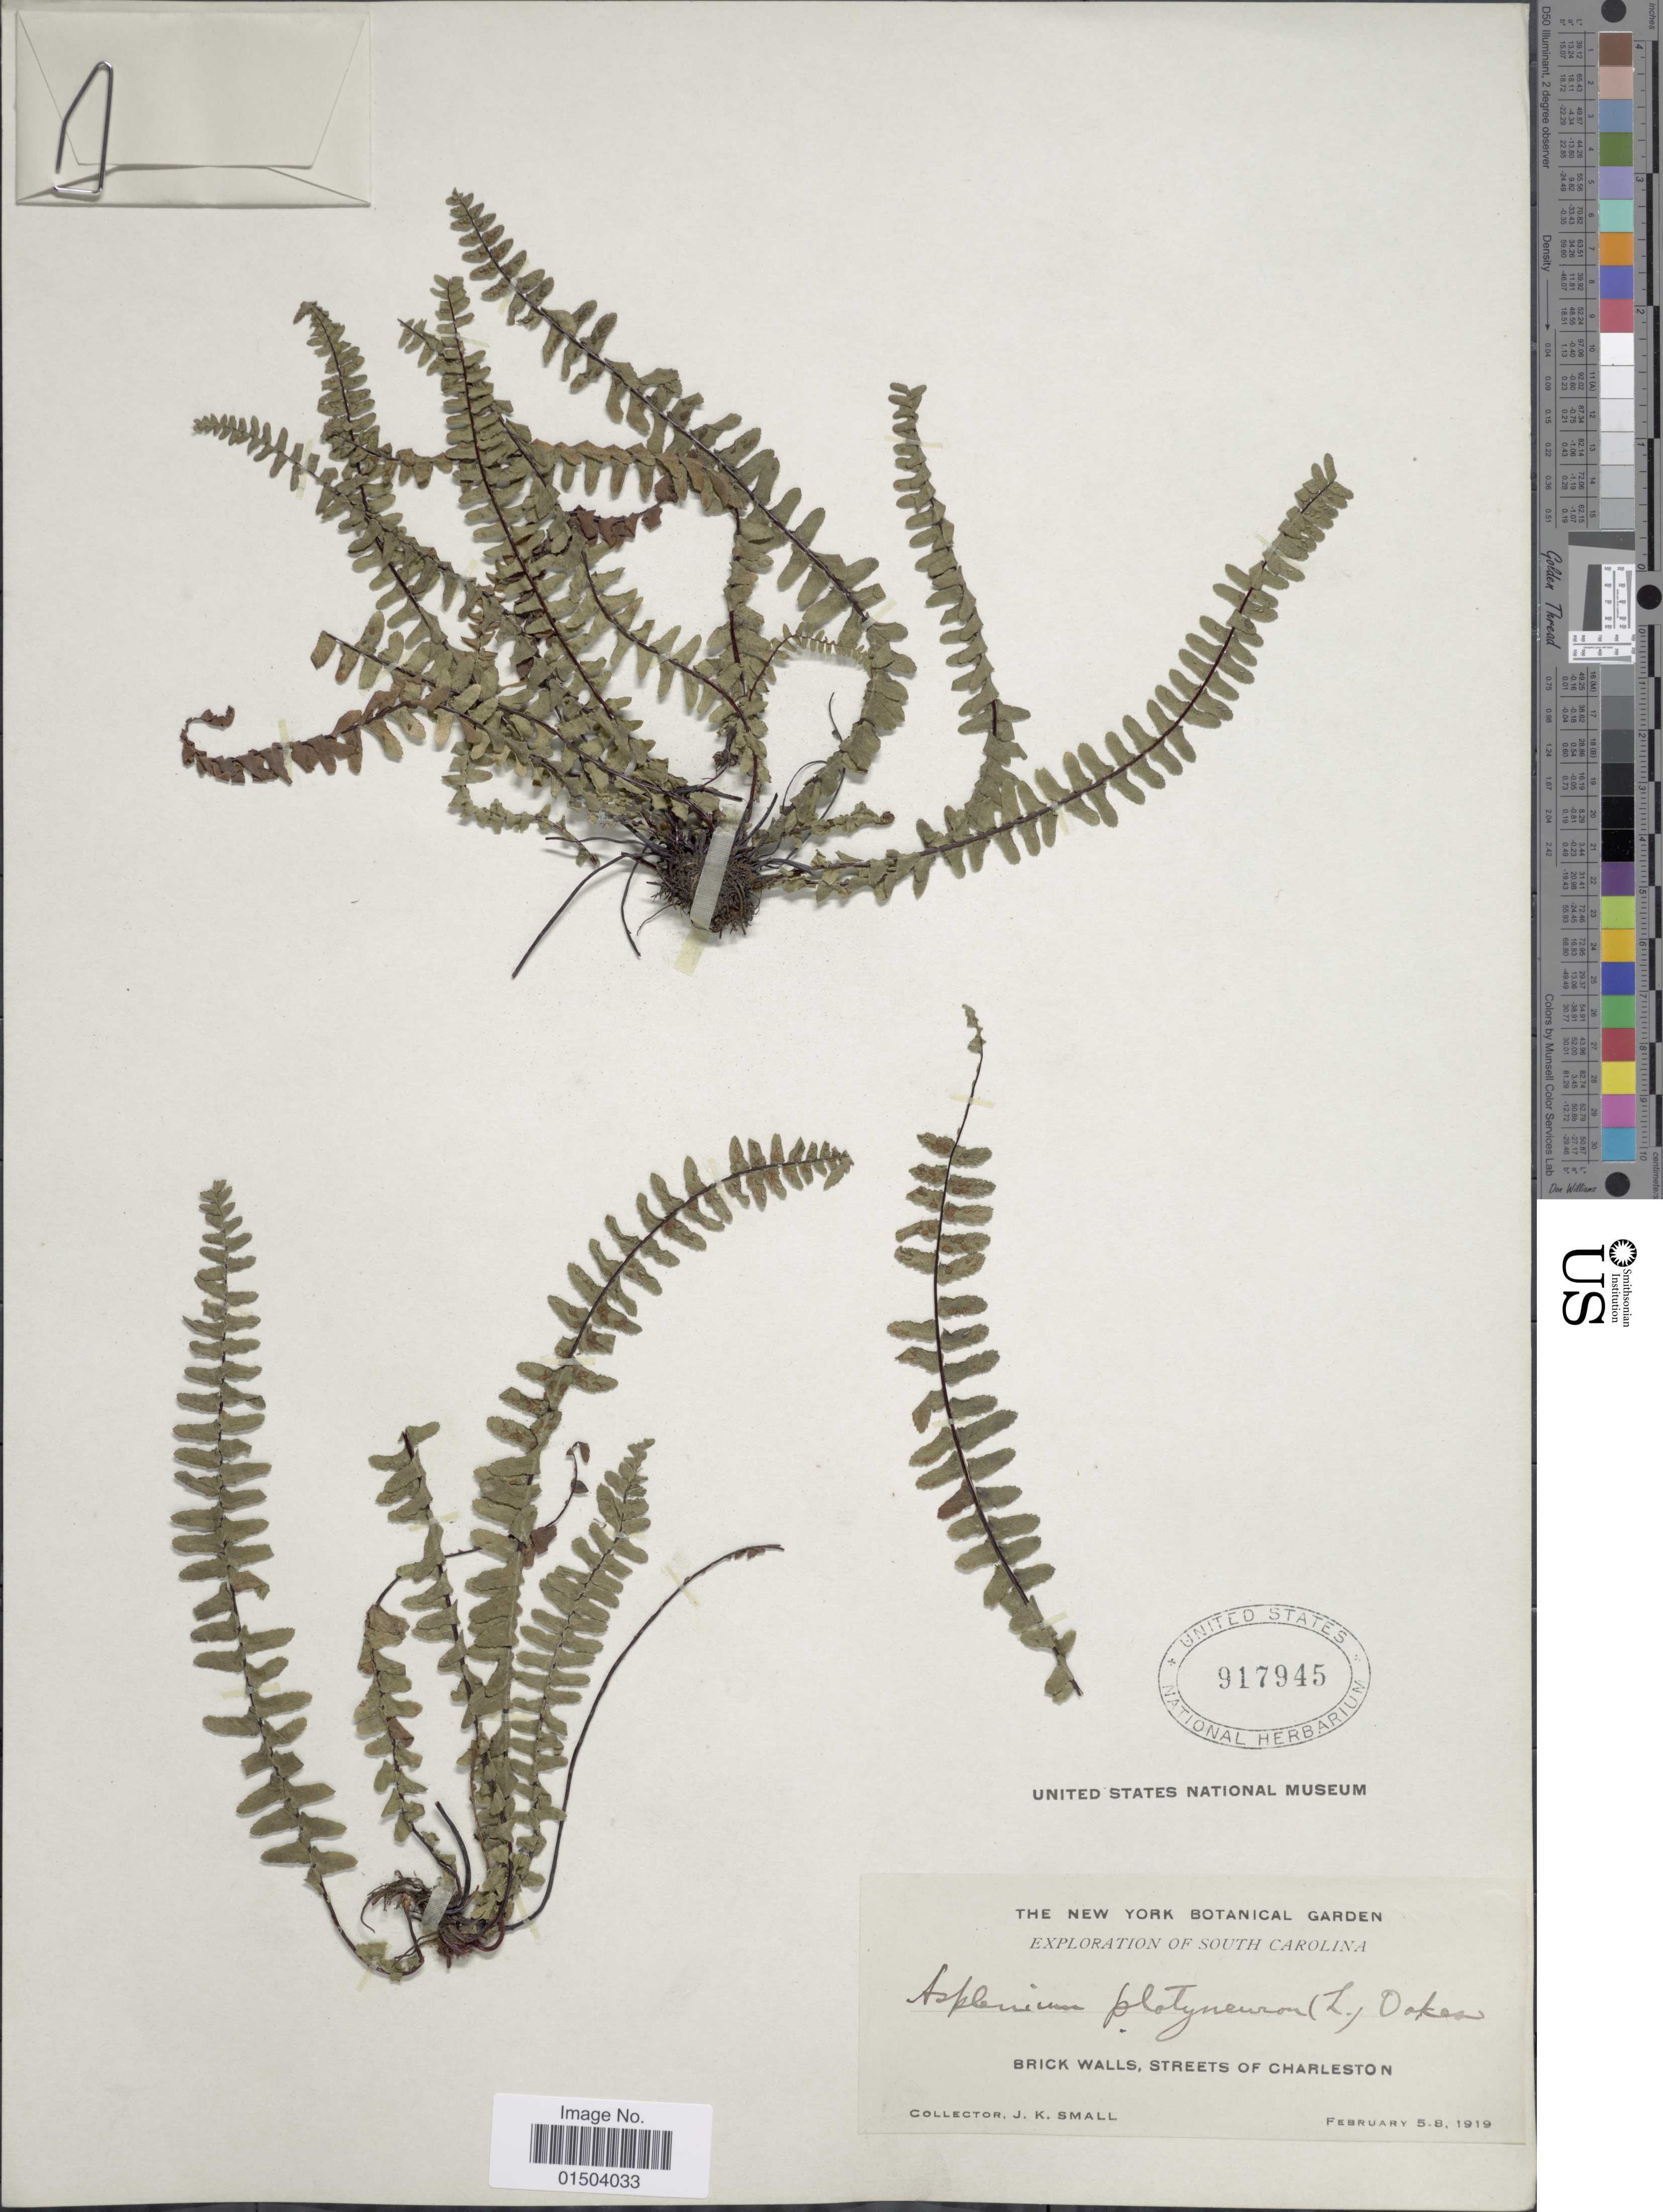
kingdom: Plantae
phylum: Tracheophyta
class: Polypodiopsida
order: Polypodiales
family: Aspleniaceae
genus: Asplenium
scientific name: Asplenium platyneuron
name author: (L.) Britton, Stearns & Poggenb.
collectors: J. K. Small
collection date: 1919-02-05/1919-02-08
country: United States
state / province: South Carolina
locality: Brick Walls, Streets of Charleston.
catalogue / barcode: US 917945